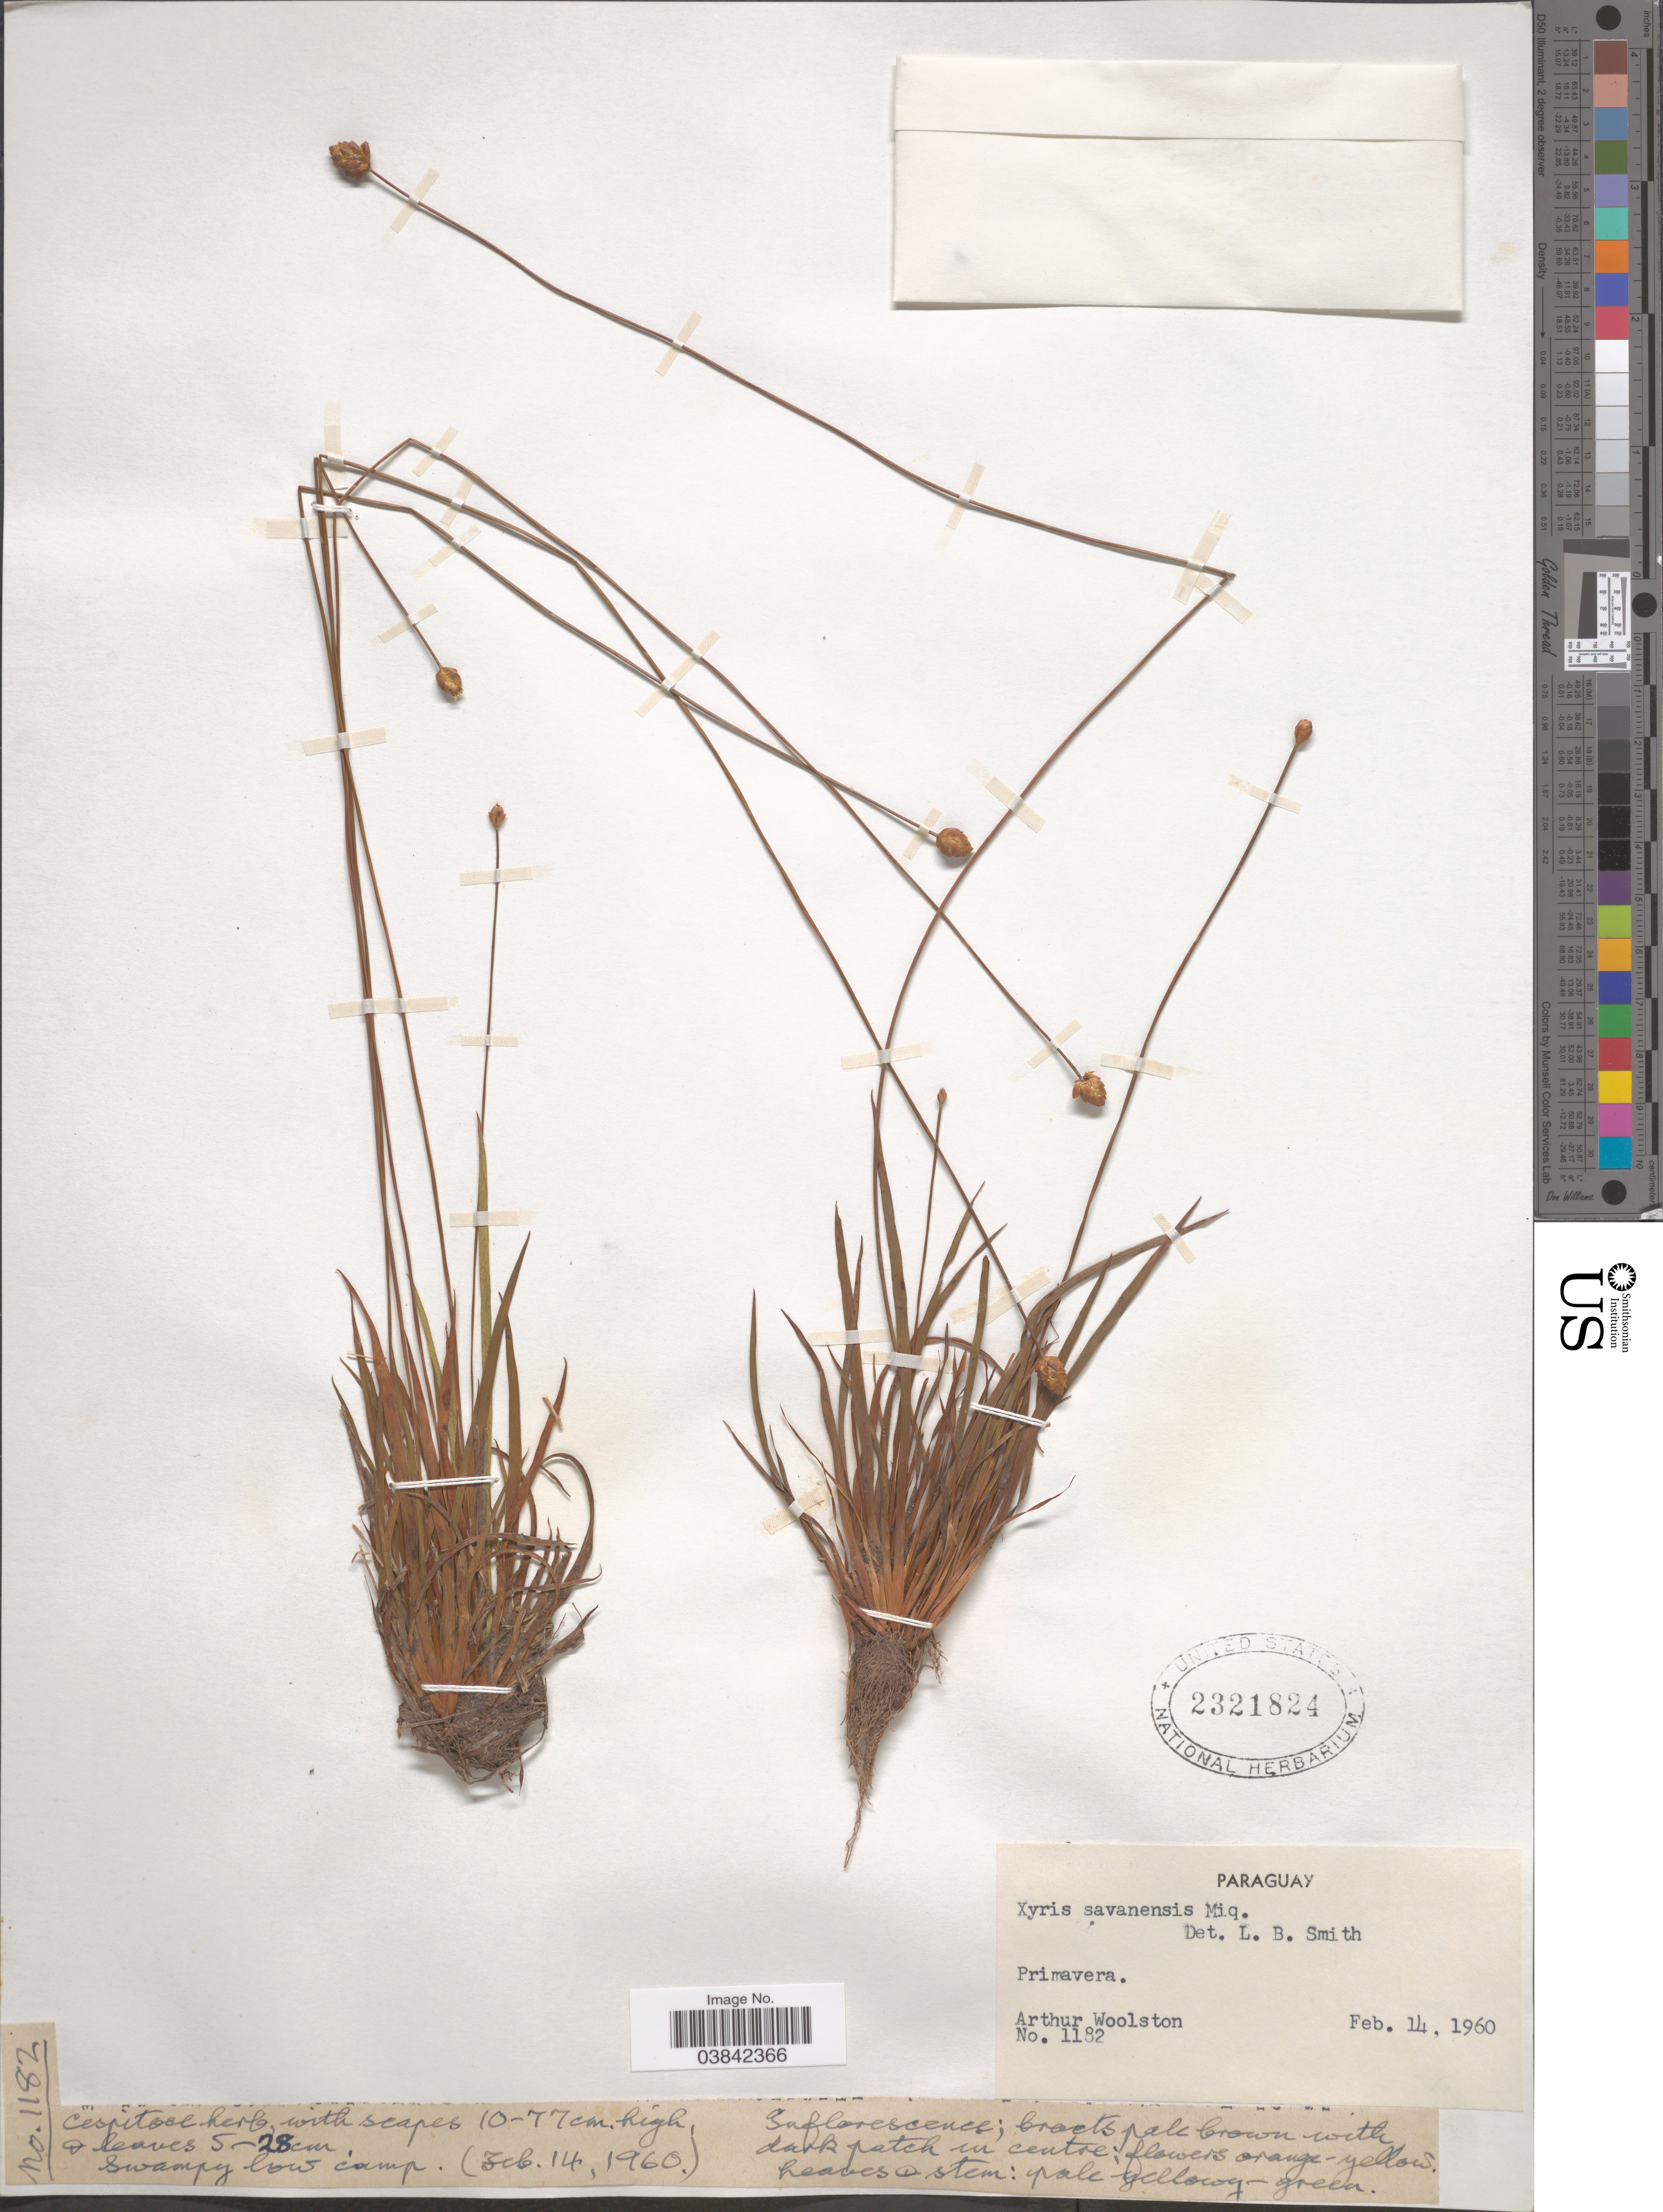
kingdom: Plantae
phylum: Tracheophyta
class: Liliopsida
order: Poales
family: Xyridaceae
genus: Xyris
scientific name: Xyris savanensis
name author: Miq.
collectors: A. L. Woolston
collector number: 1182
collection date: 1960-02-14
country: Paraguay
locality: Primavera.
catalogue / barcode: US 2321824